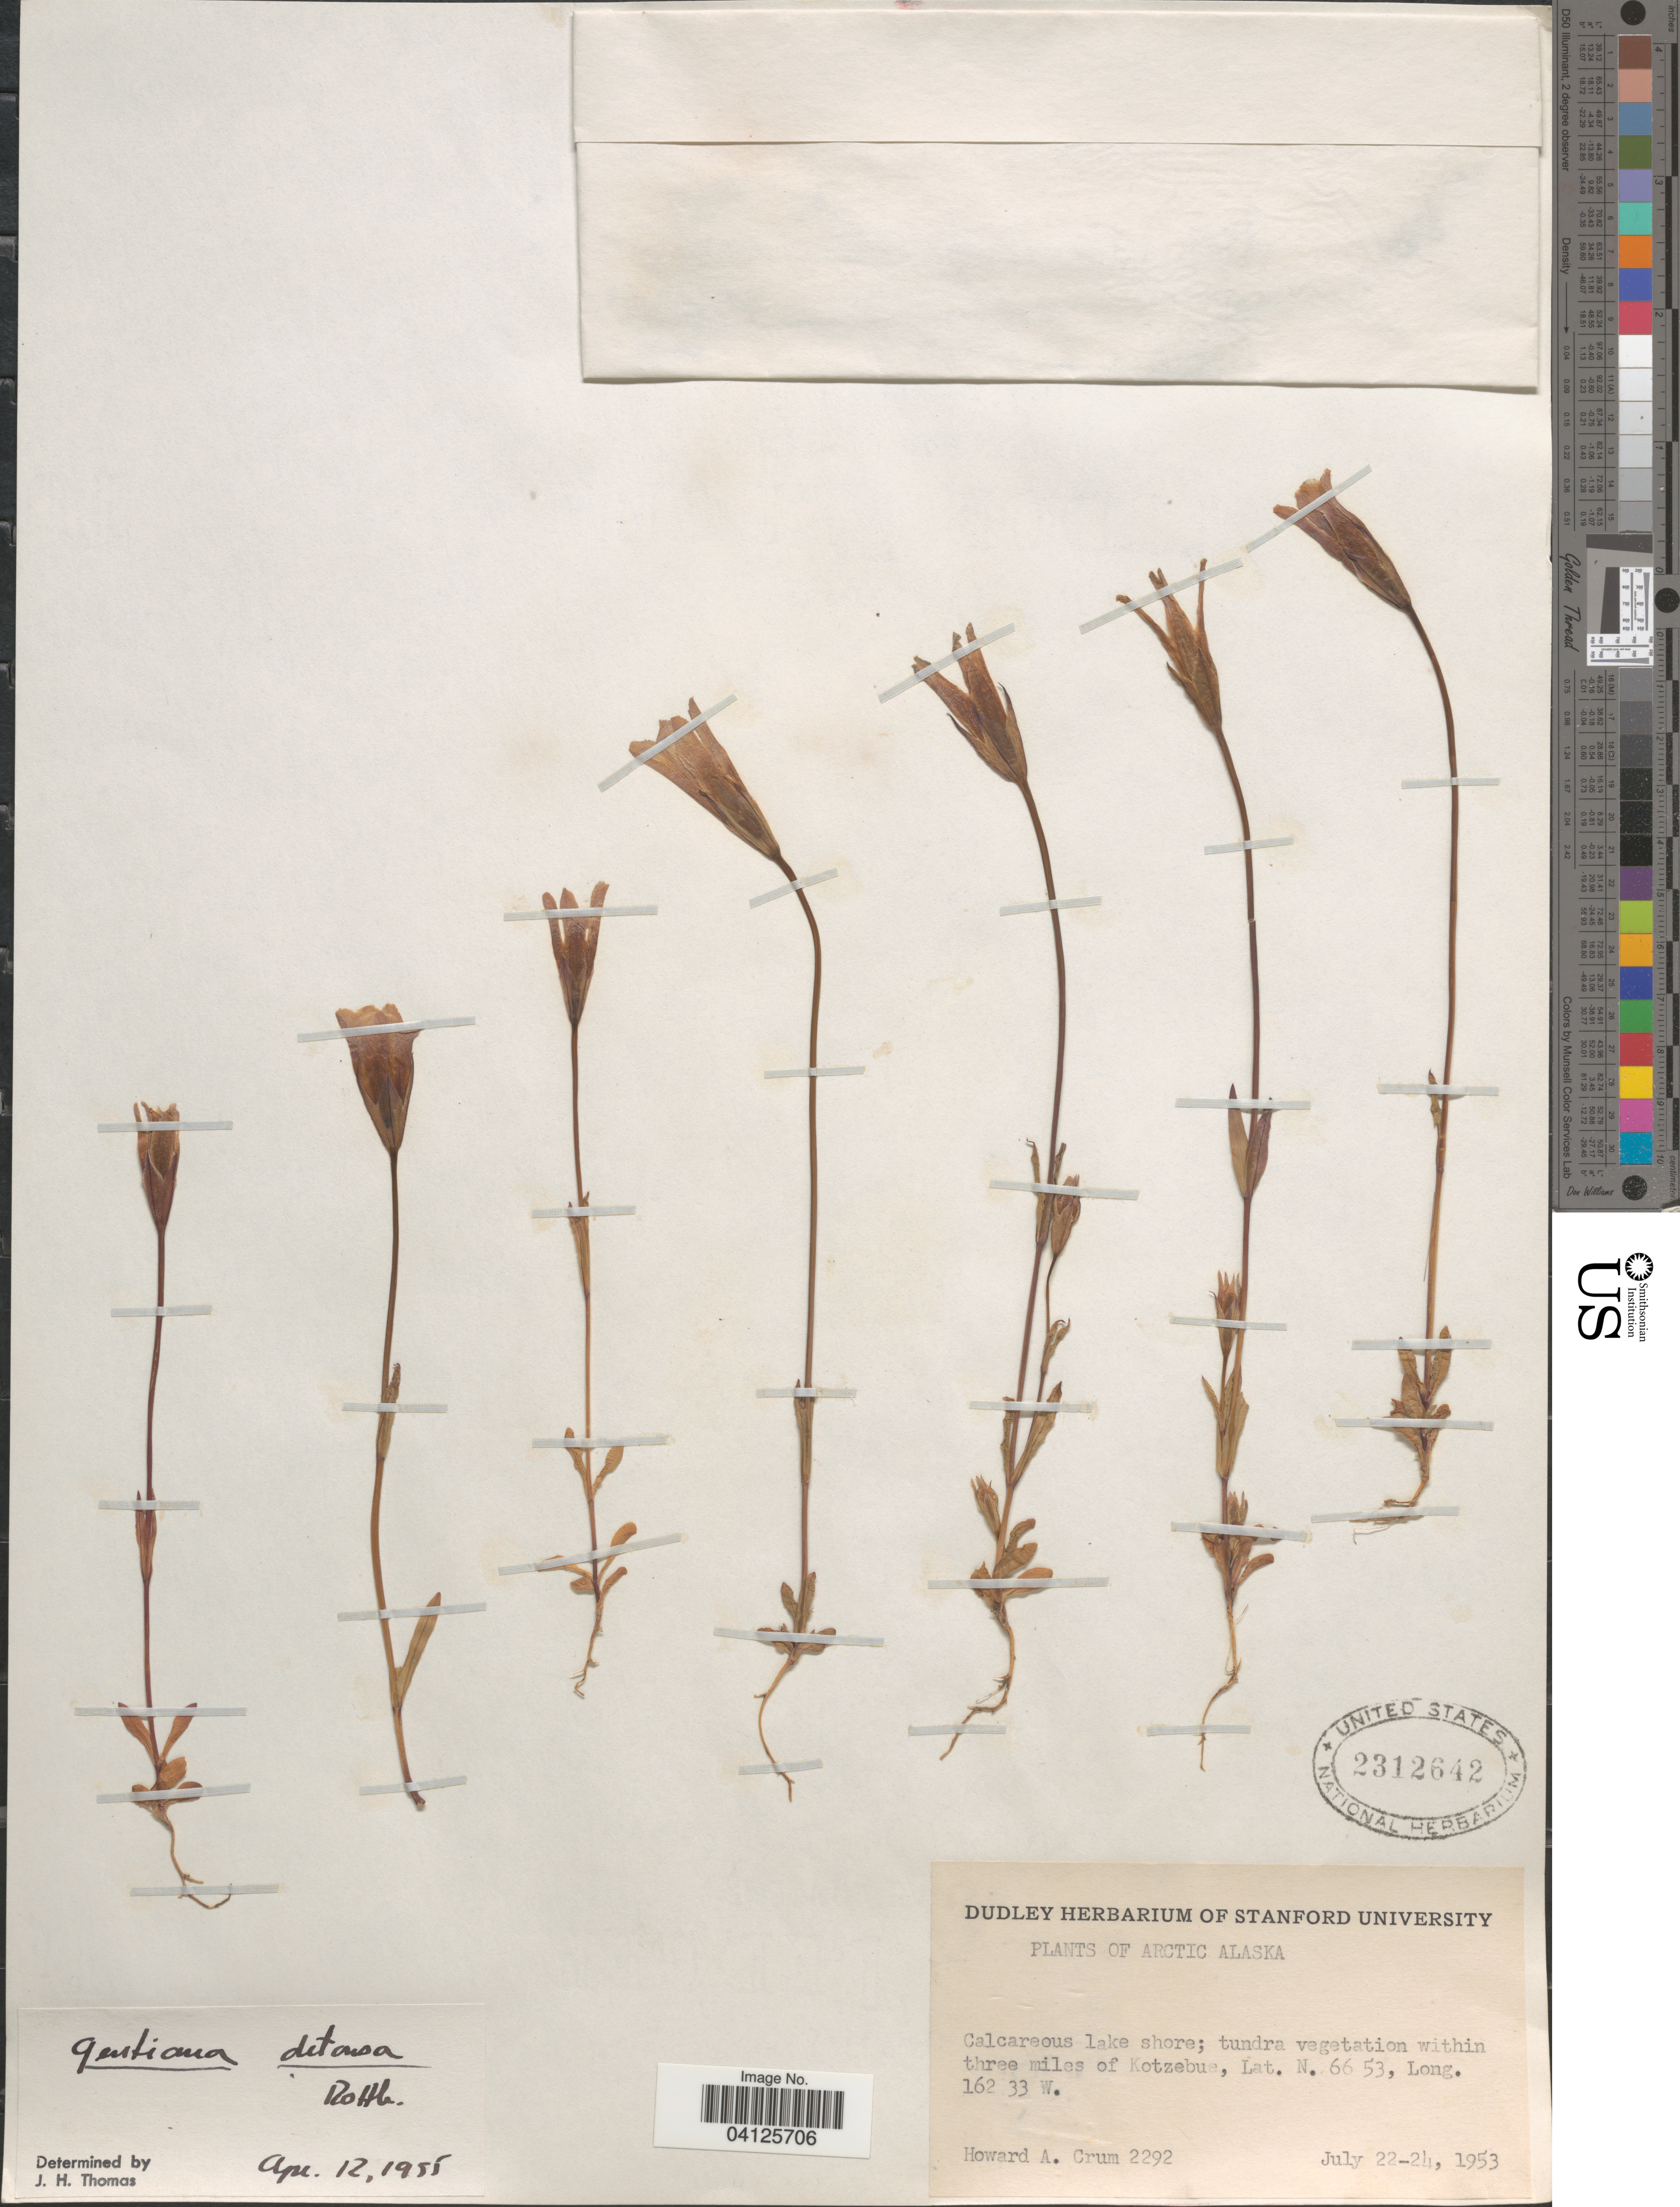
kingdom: Plantae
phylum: Tracheophyta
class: Magnoliopsida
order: Gentianales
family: Gentianaceae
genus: Gentiana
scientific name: Gentiana dentosa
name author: Rottb.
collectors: H. A. Crum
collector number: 2292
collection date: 1953-07-22/1953-07-24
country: United States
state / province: Alaska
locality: Arctic Alaska. Tundra vegetation within three miles of Kotzebue.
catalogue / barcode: US 2312642